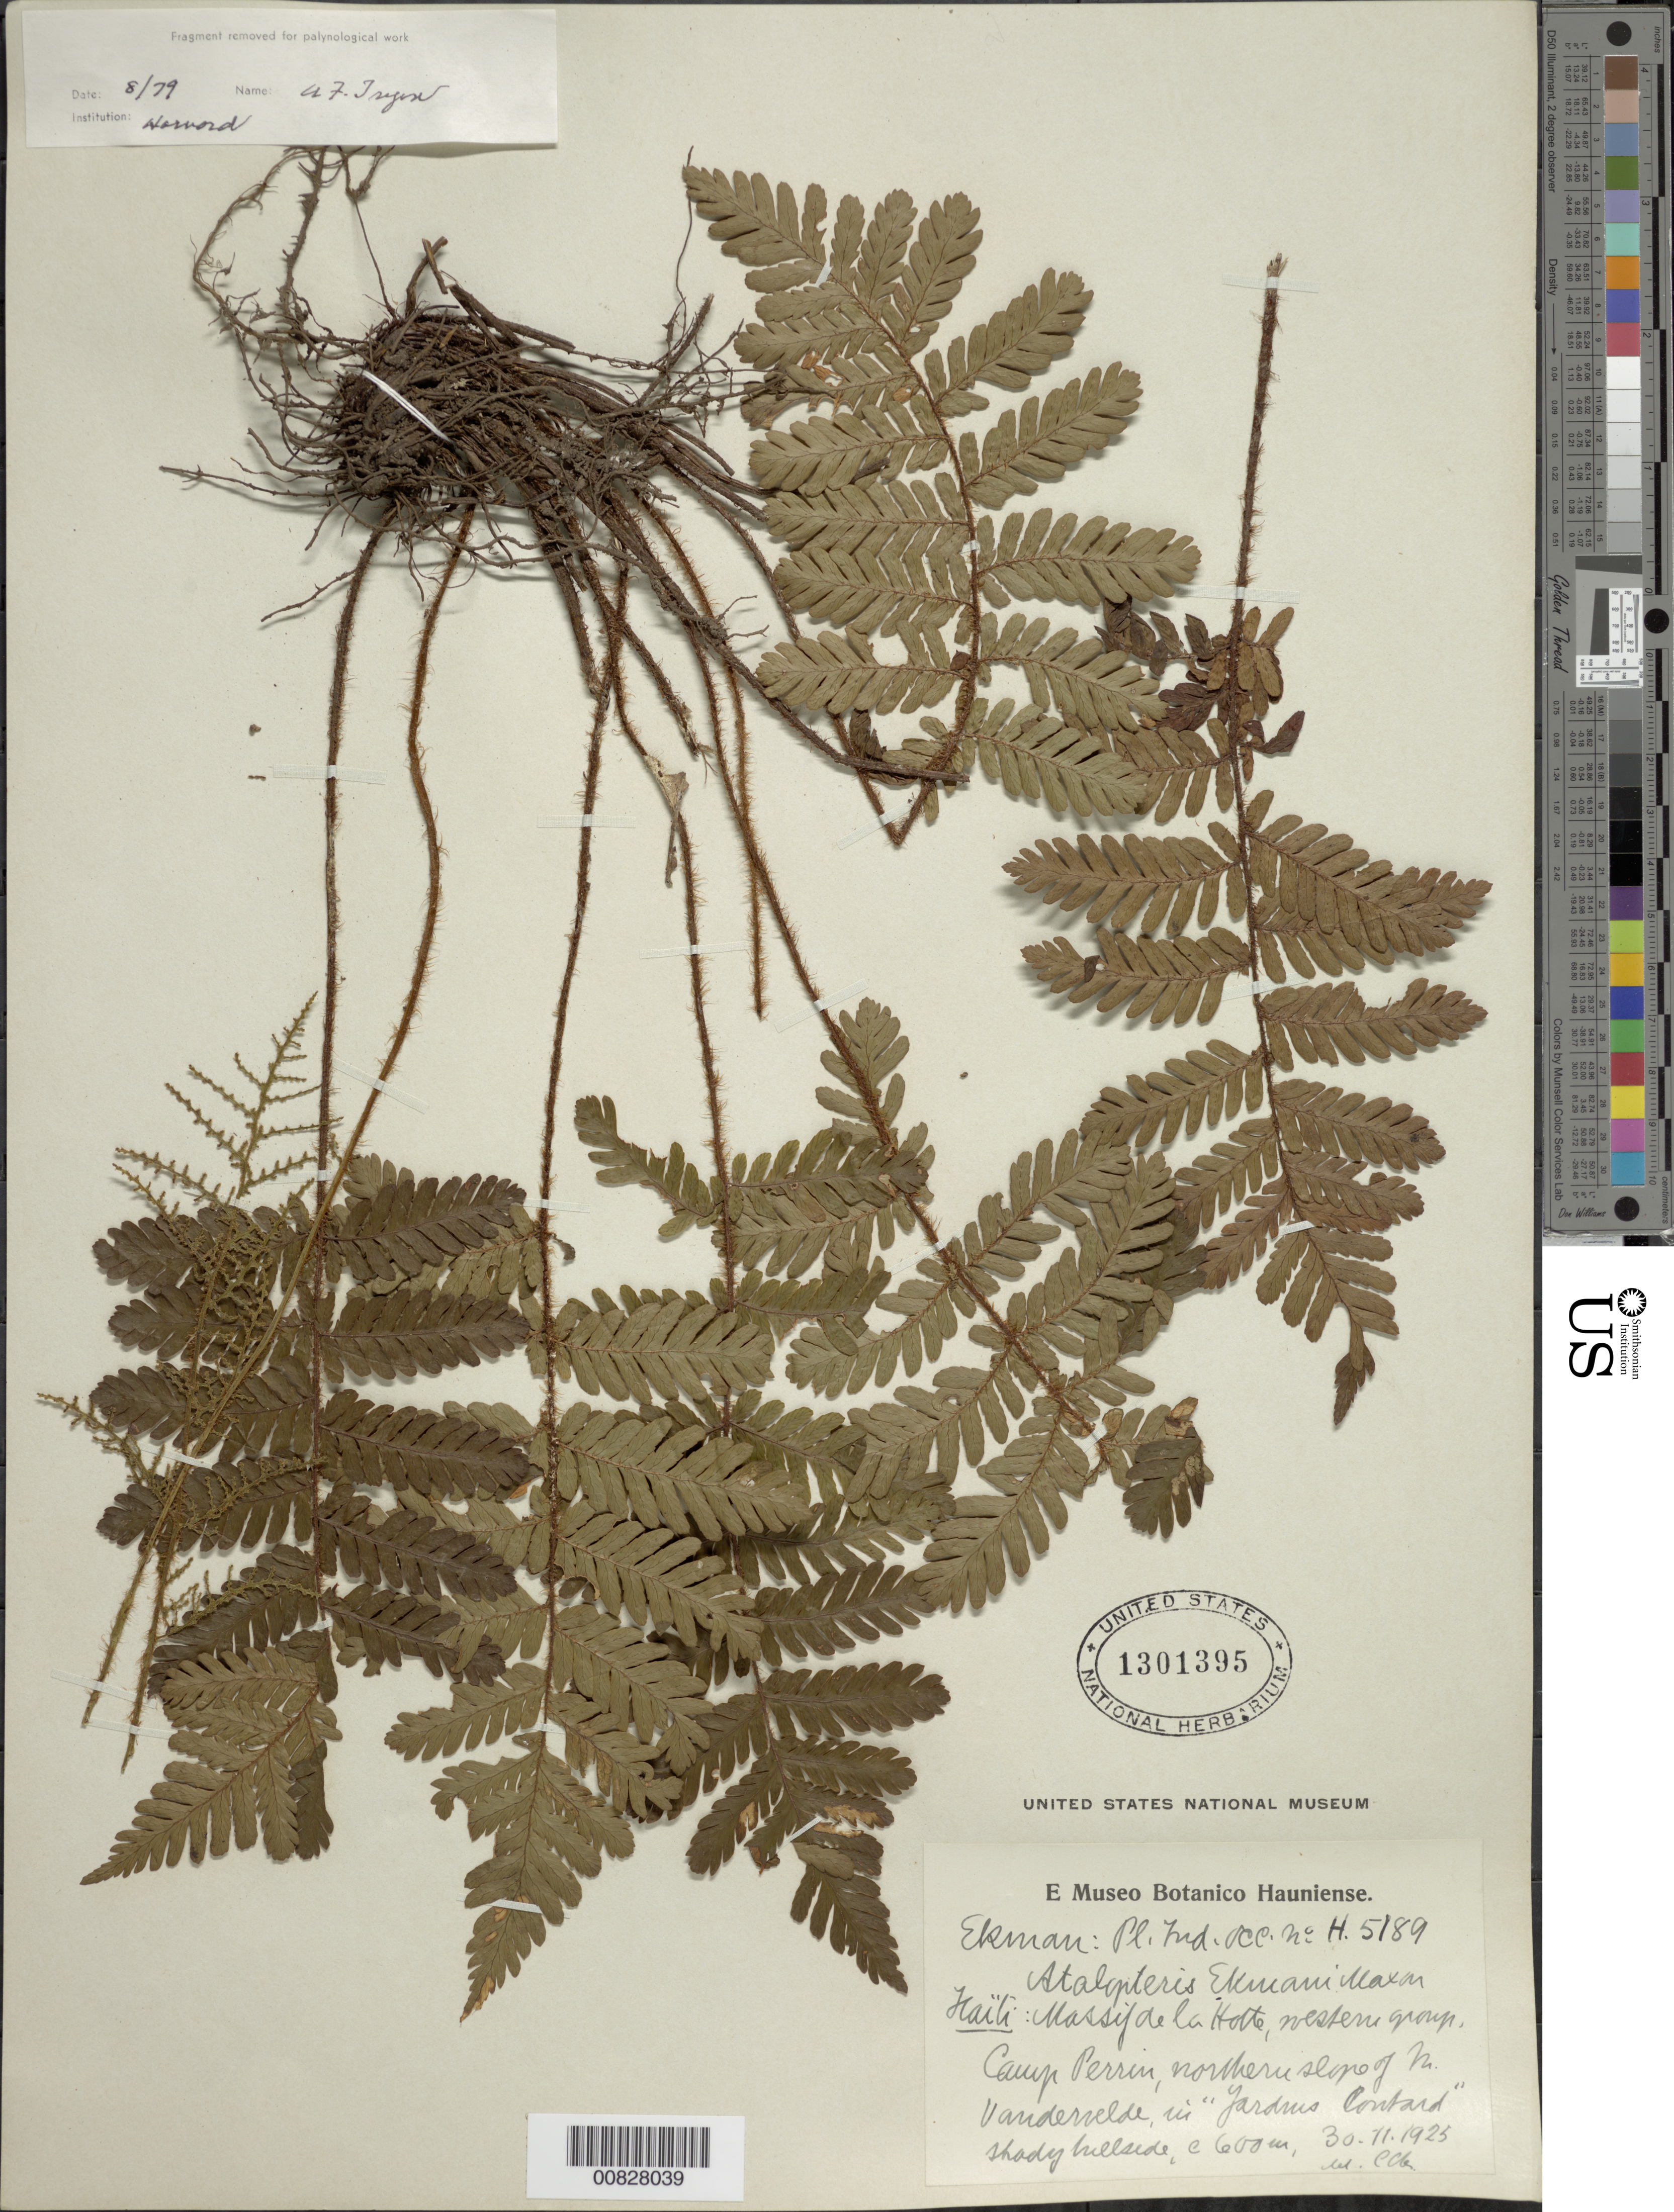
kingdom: Plantae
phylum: Tracheophyta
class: Polypodiopsida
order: Polypodiales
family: Dryopteridaceae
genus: Ctenitis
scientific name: Ctenitis ekmanii (Maxon) comb. ined., 2015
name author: (Maxon)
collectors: E. L. Ekman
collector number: H 5189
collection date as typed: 30 Nov 1925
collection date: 1925-11-30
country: Haiti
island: Hispaniola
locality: Massif de la Hotte, western group, Camp Perrin, N slope of M. Vandervelde, Jardins-Coutard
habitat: Shady hillside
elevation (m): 600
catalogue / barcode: US 1301395